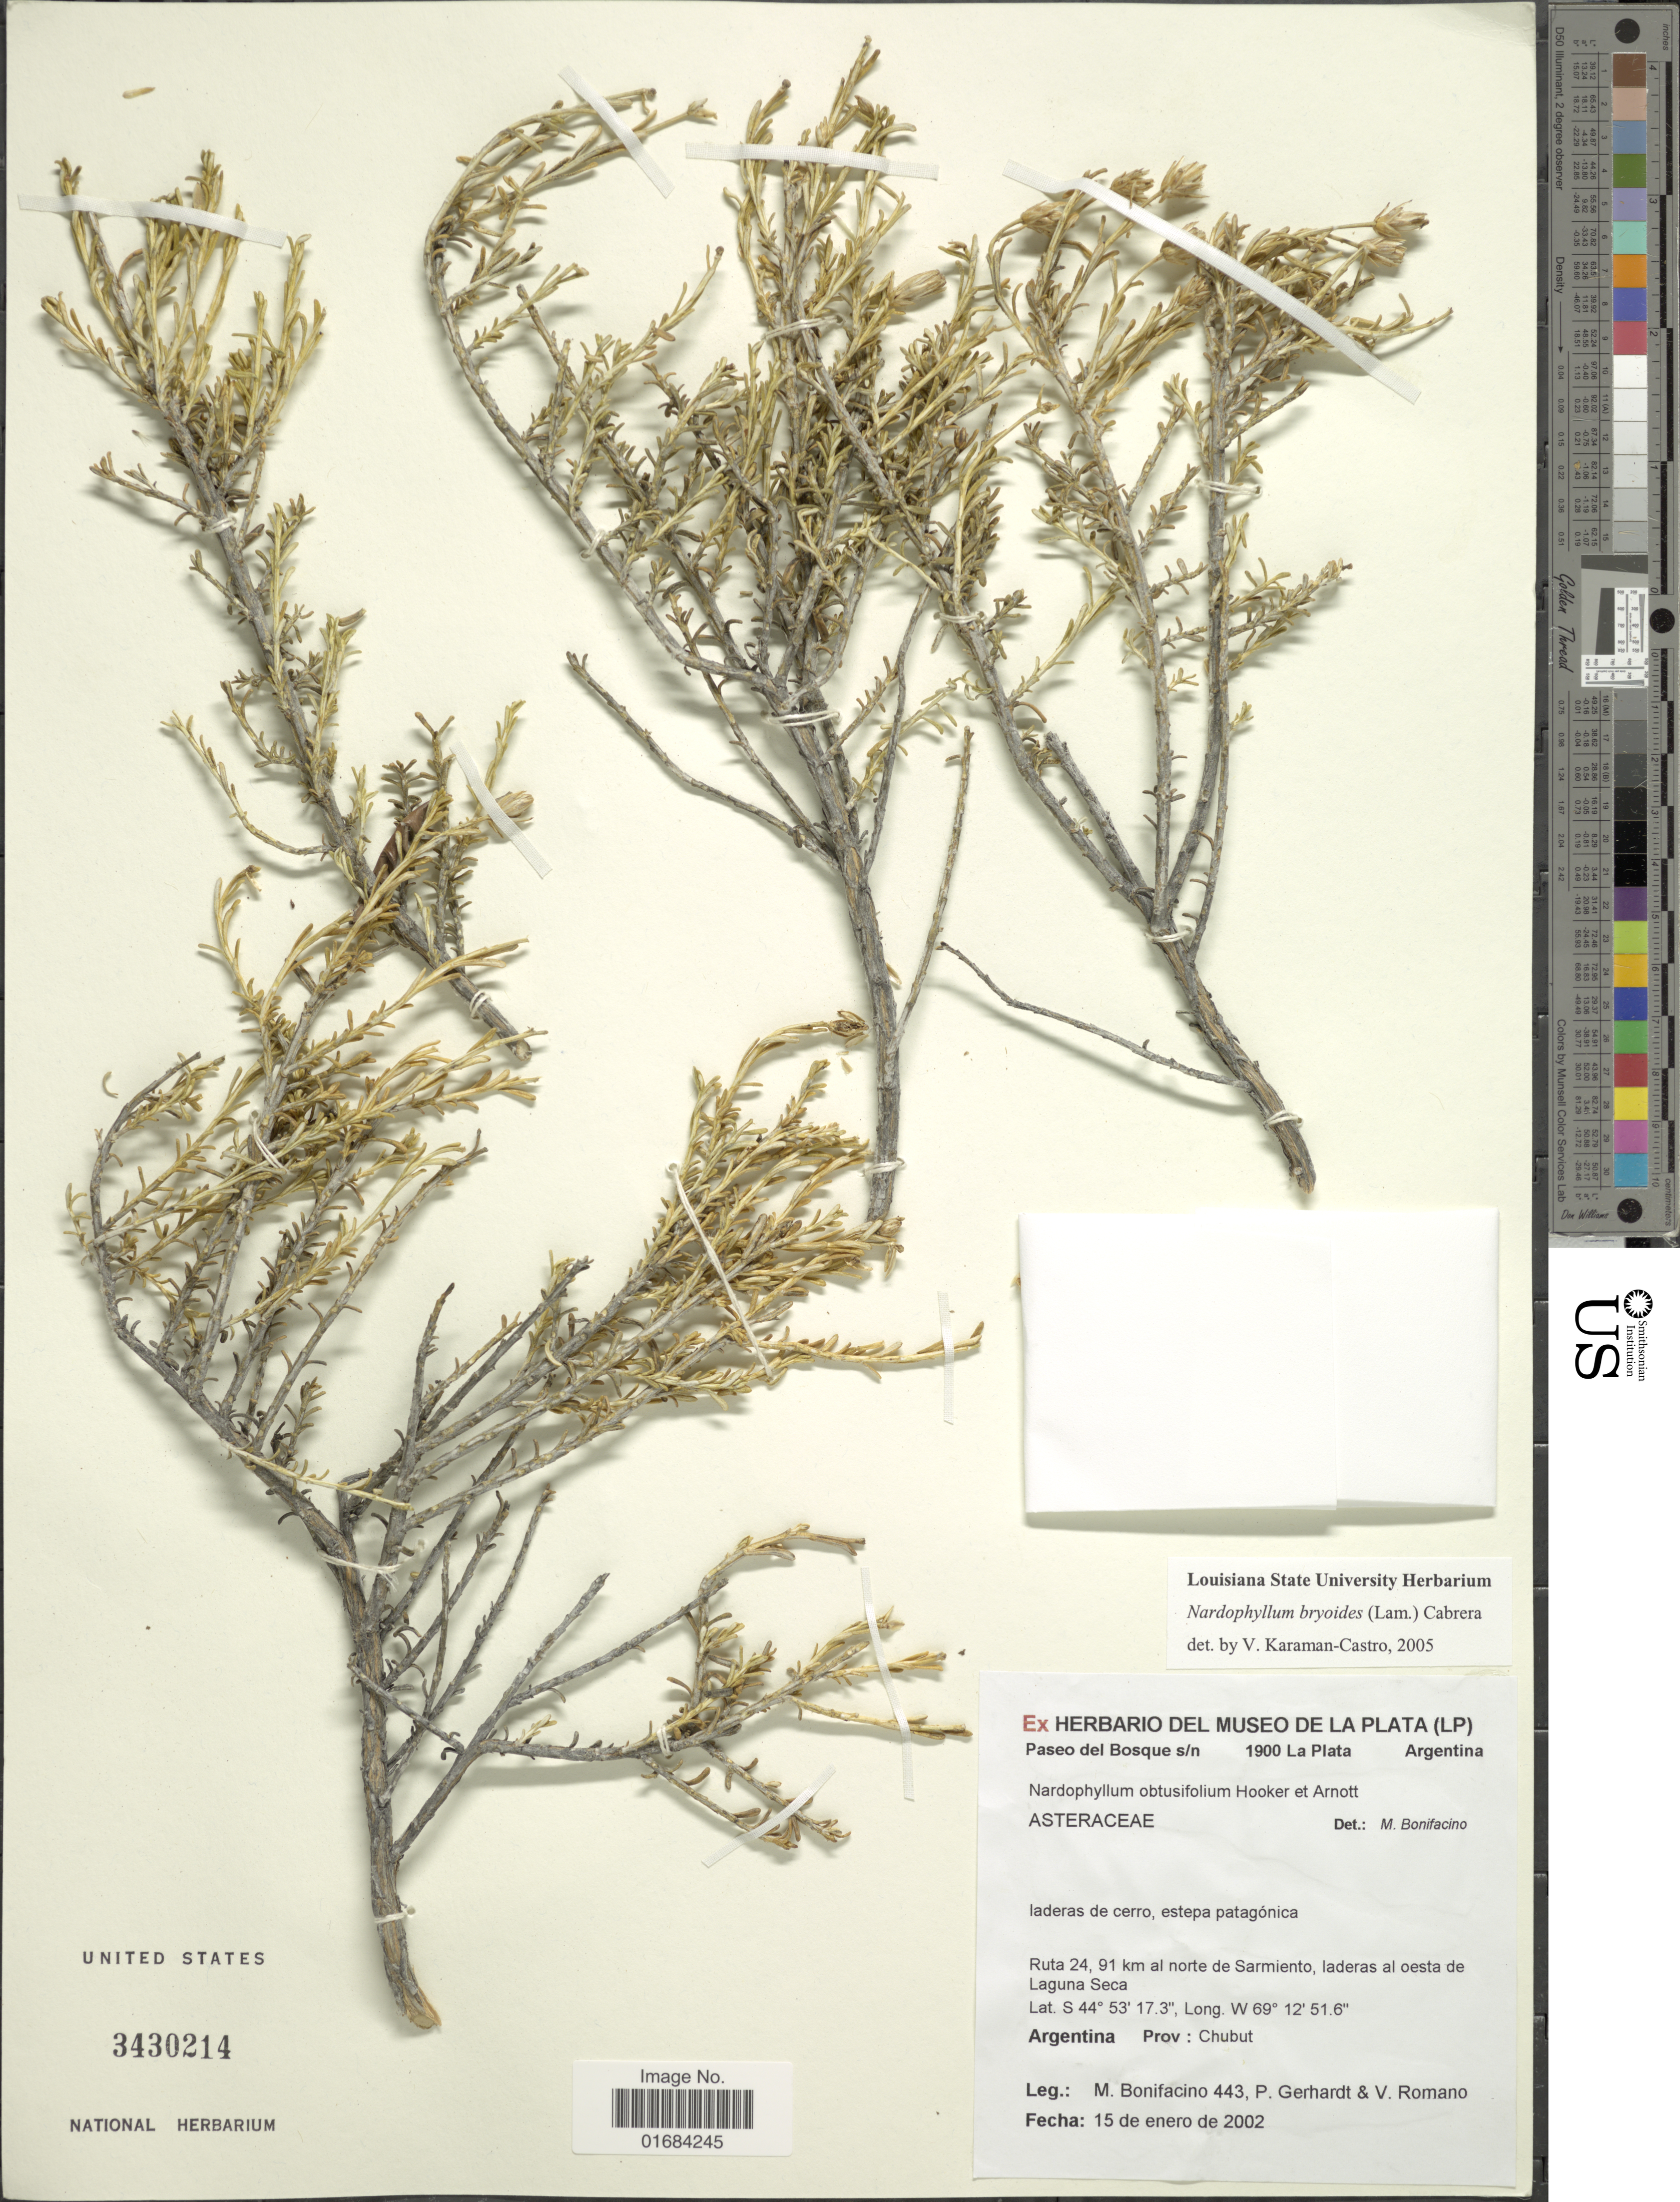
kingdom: Plantae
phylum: Tracheophyta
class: Magnoliopsida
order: Asterales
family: Asteraceae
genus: Nardophyllum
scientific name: Nardophyllum bryoides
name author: (Lam.) Cabrera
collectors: M. Bonifacino, P. Gerhardt & V. Romano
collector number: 0443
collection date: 2002-01-15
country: Argentina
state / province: Chubut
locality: Ruta 24, 91 km al norte de Sarmiento, laderas al oeste de Laguna Seca.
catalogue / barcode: US 3430214